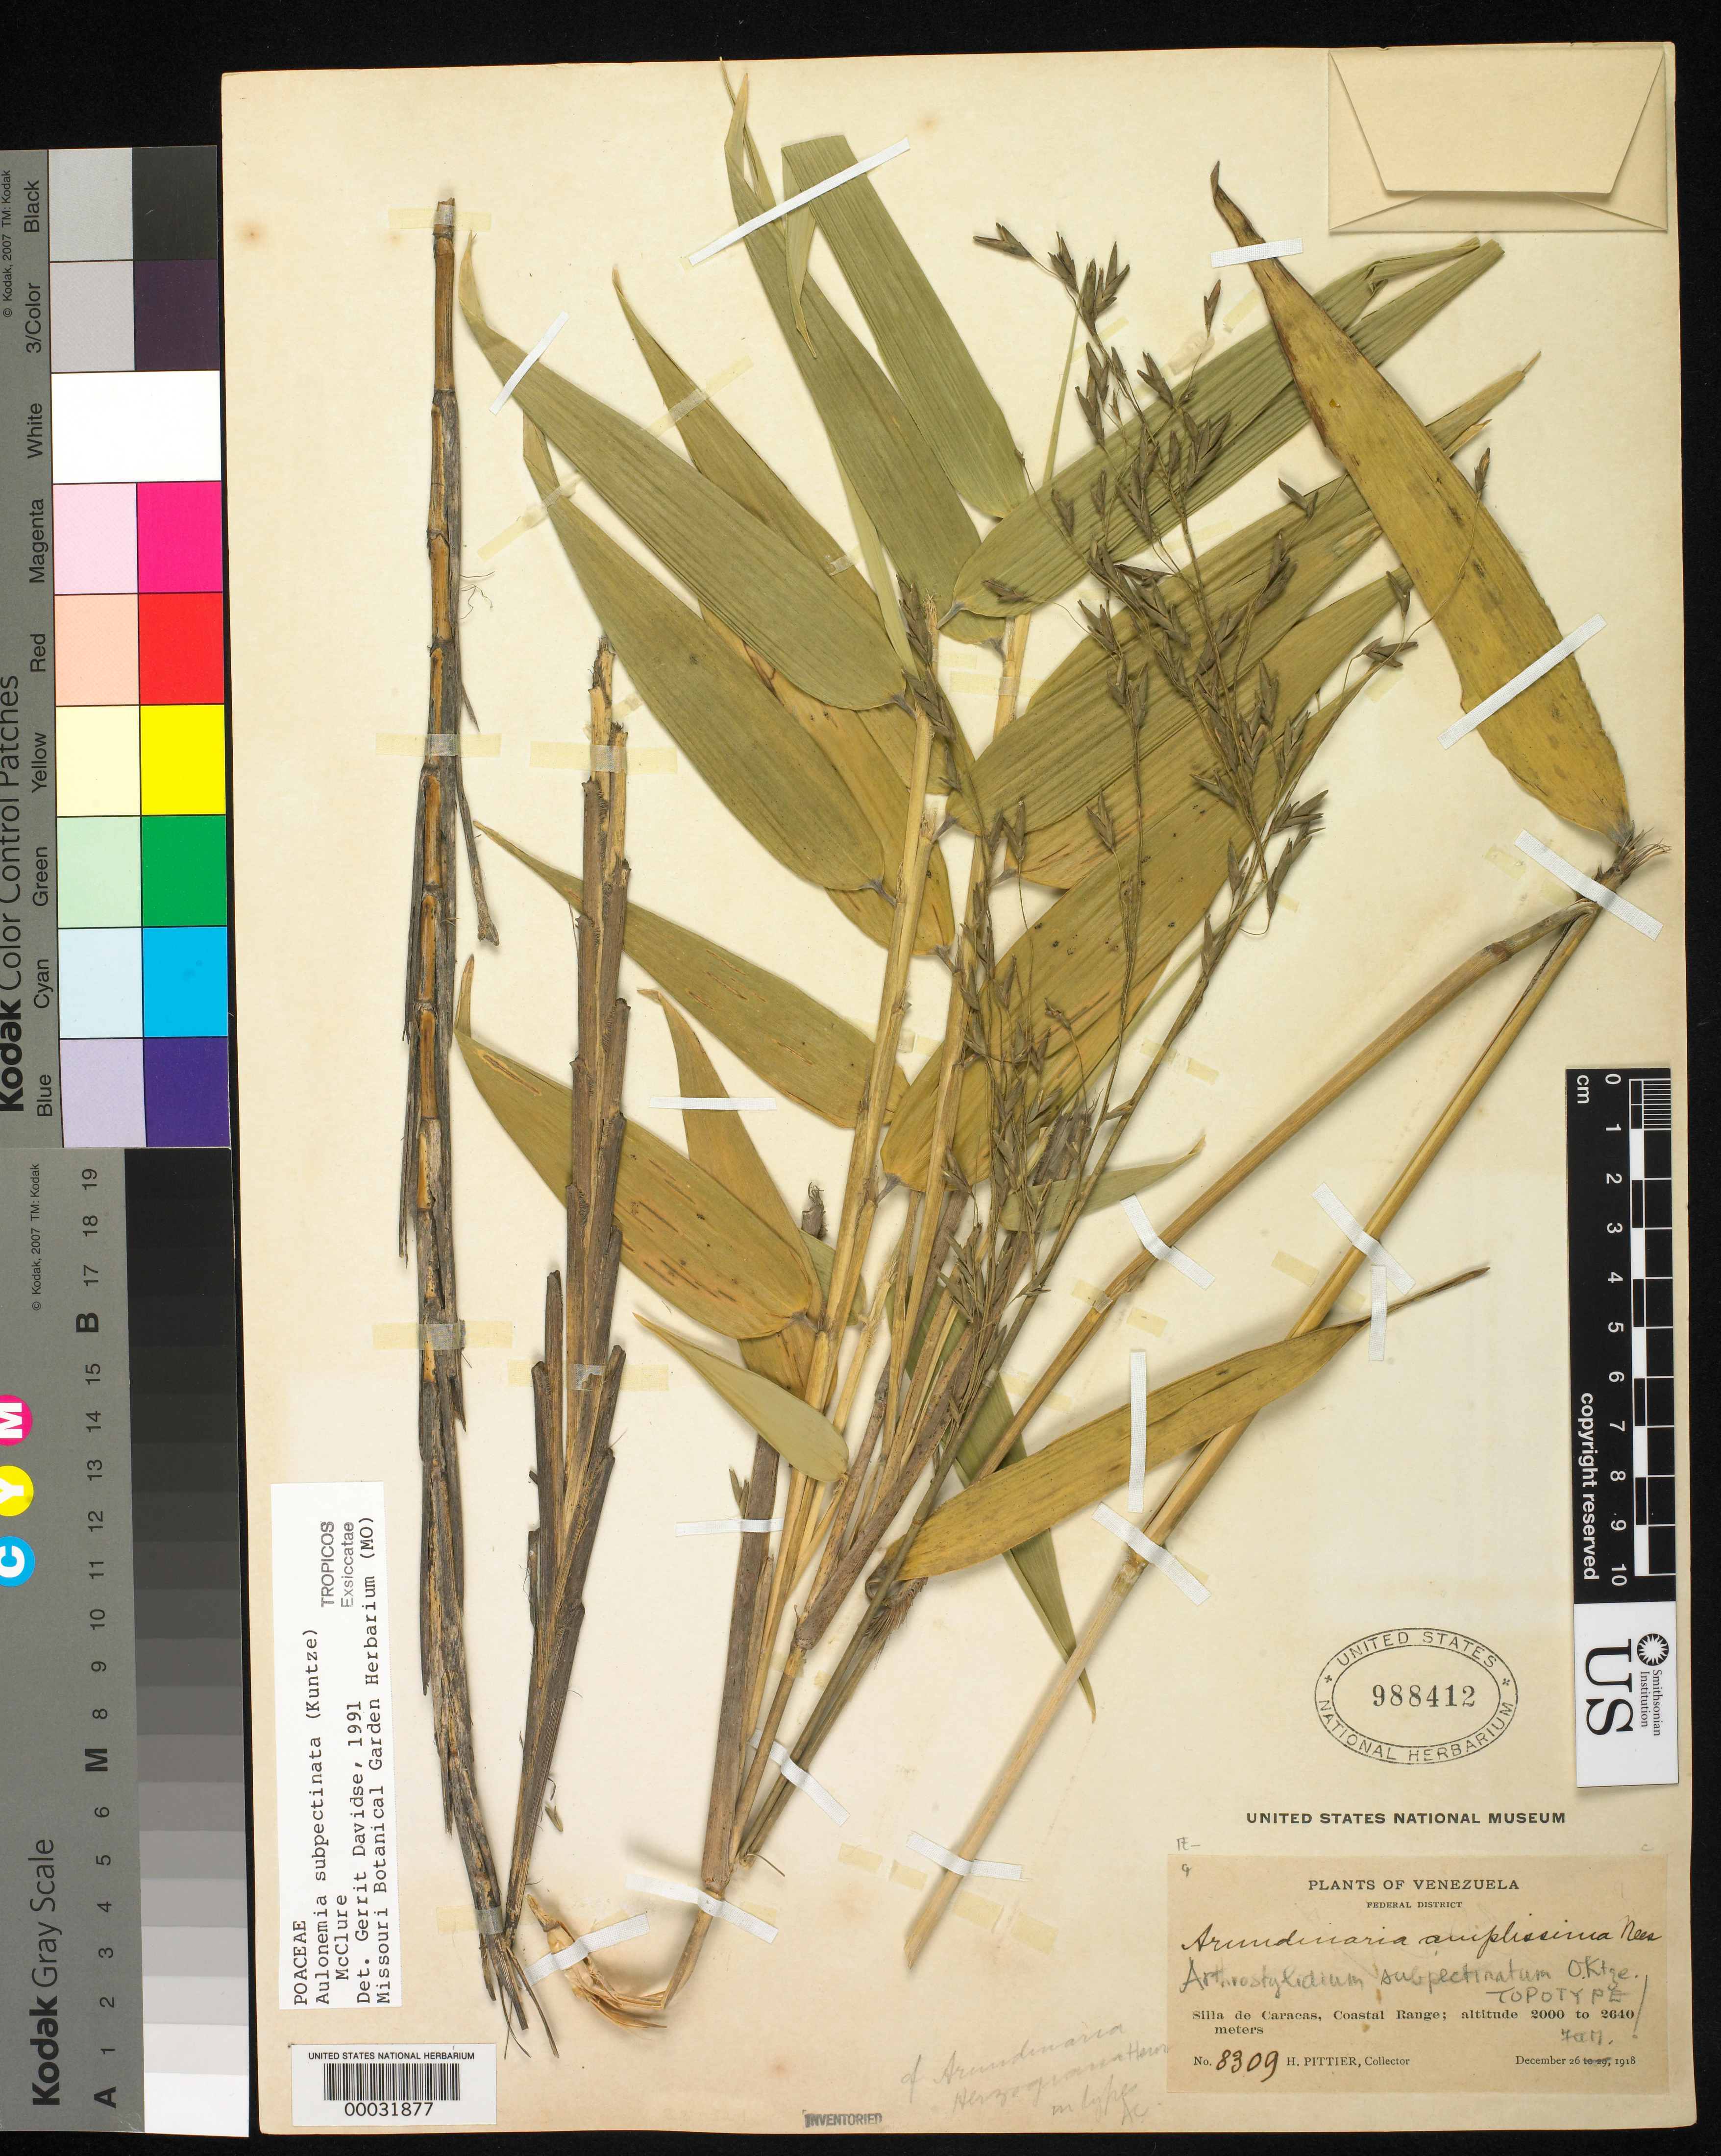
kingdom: Plantae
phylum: Tracheophyta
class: Liliopsida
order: Poales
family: Poaceae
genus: Aulonemia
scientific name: Aulonemia subpectinata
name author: (Kuntze) McClure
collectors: H. F. Pittier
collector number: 8309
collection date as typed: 26 Dec 1918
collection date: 1918-12-26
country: Venezuela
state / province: Distrito Federal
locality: Silla de caracas, coastal range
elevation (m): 2000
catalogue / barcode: US 988412